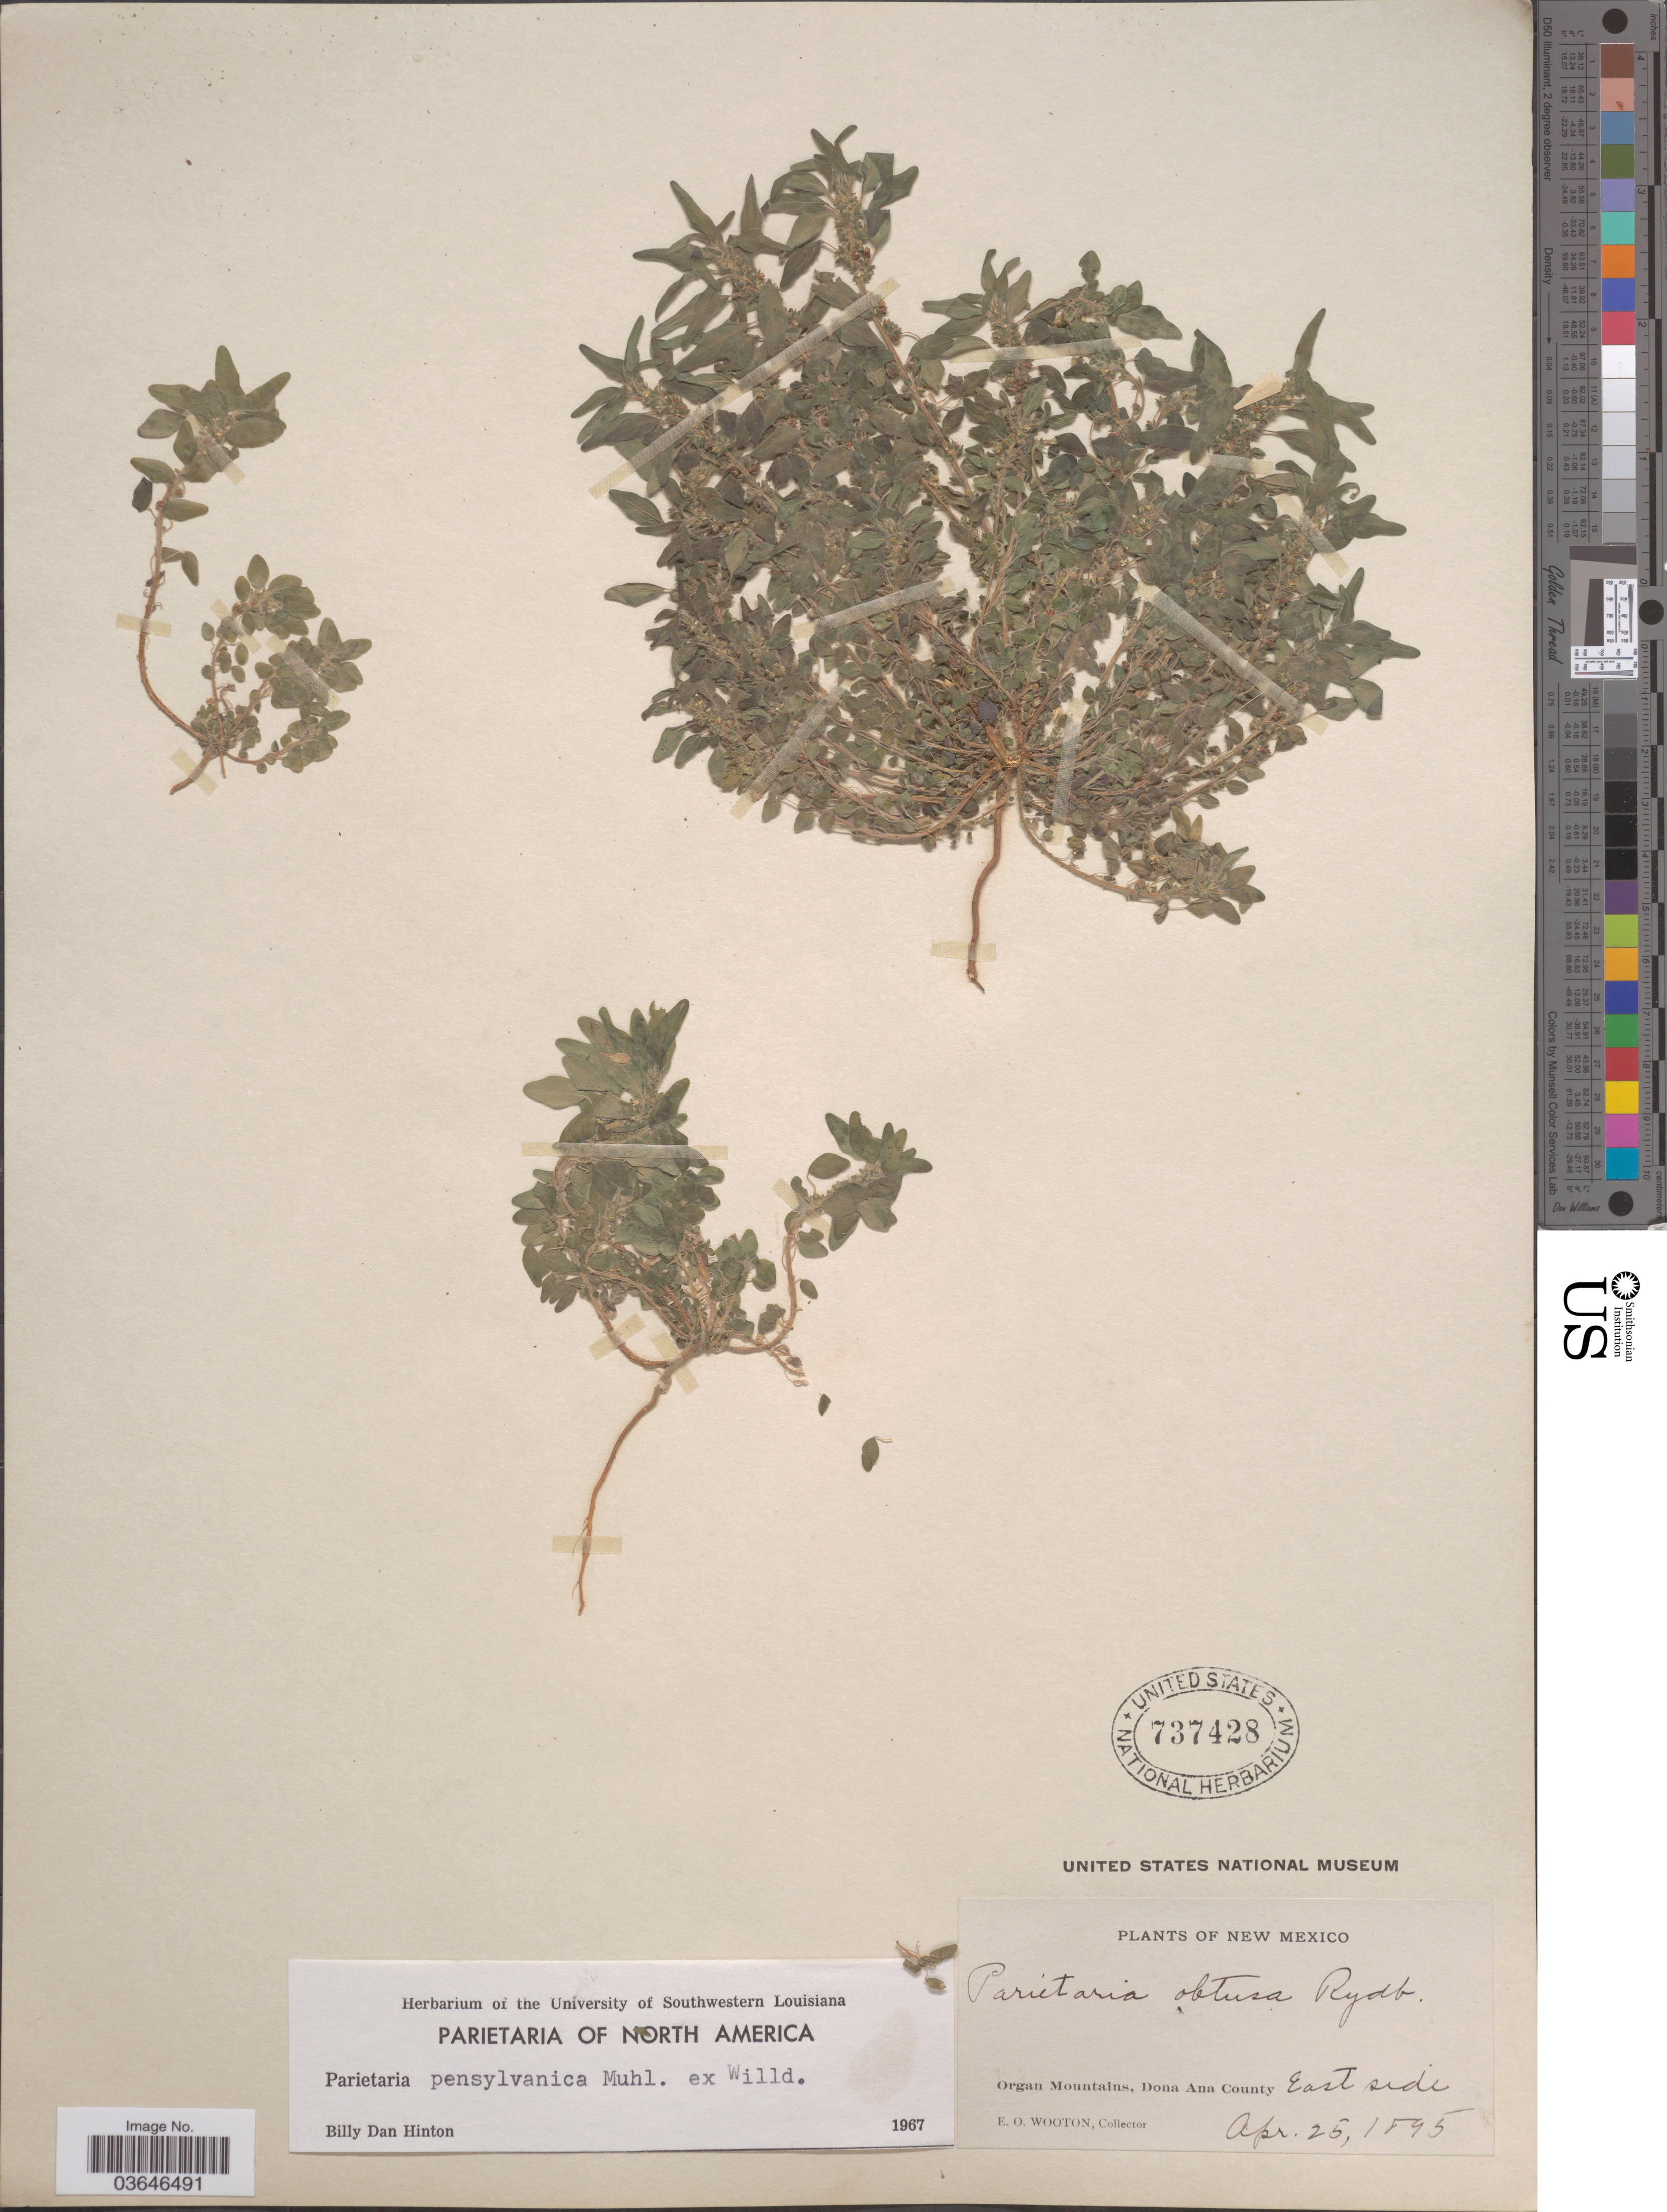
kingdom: Plantae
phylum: Tracheophyta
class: Magnoliopsida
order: Rosales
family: Urticaceae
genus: Parietaria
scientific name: Parietaria pensylvanica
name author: Muhl. ex Willd.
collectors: E. O. Wooton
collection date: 1895-04-25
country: United States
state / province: New Mexico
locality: Organ Mountains, Dona Ana County. East side.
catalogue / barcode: US 737428